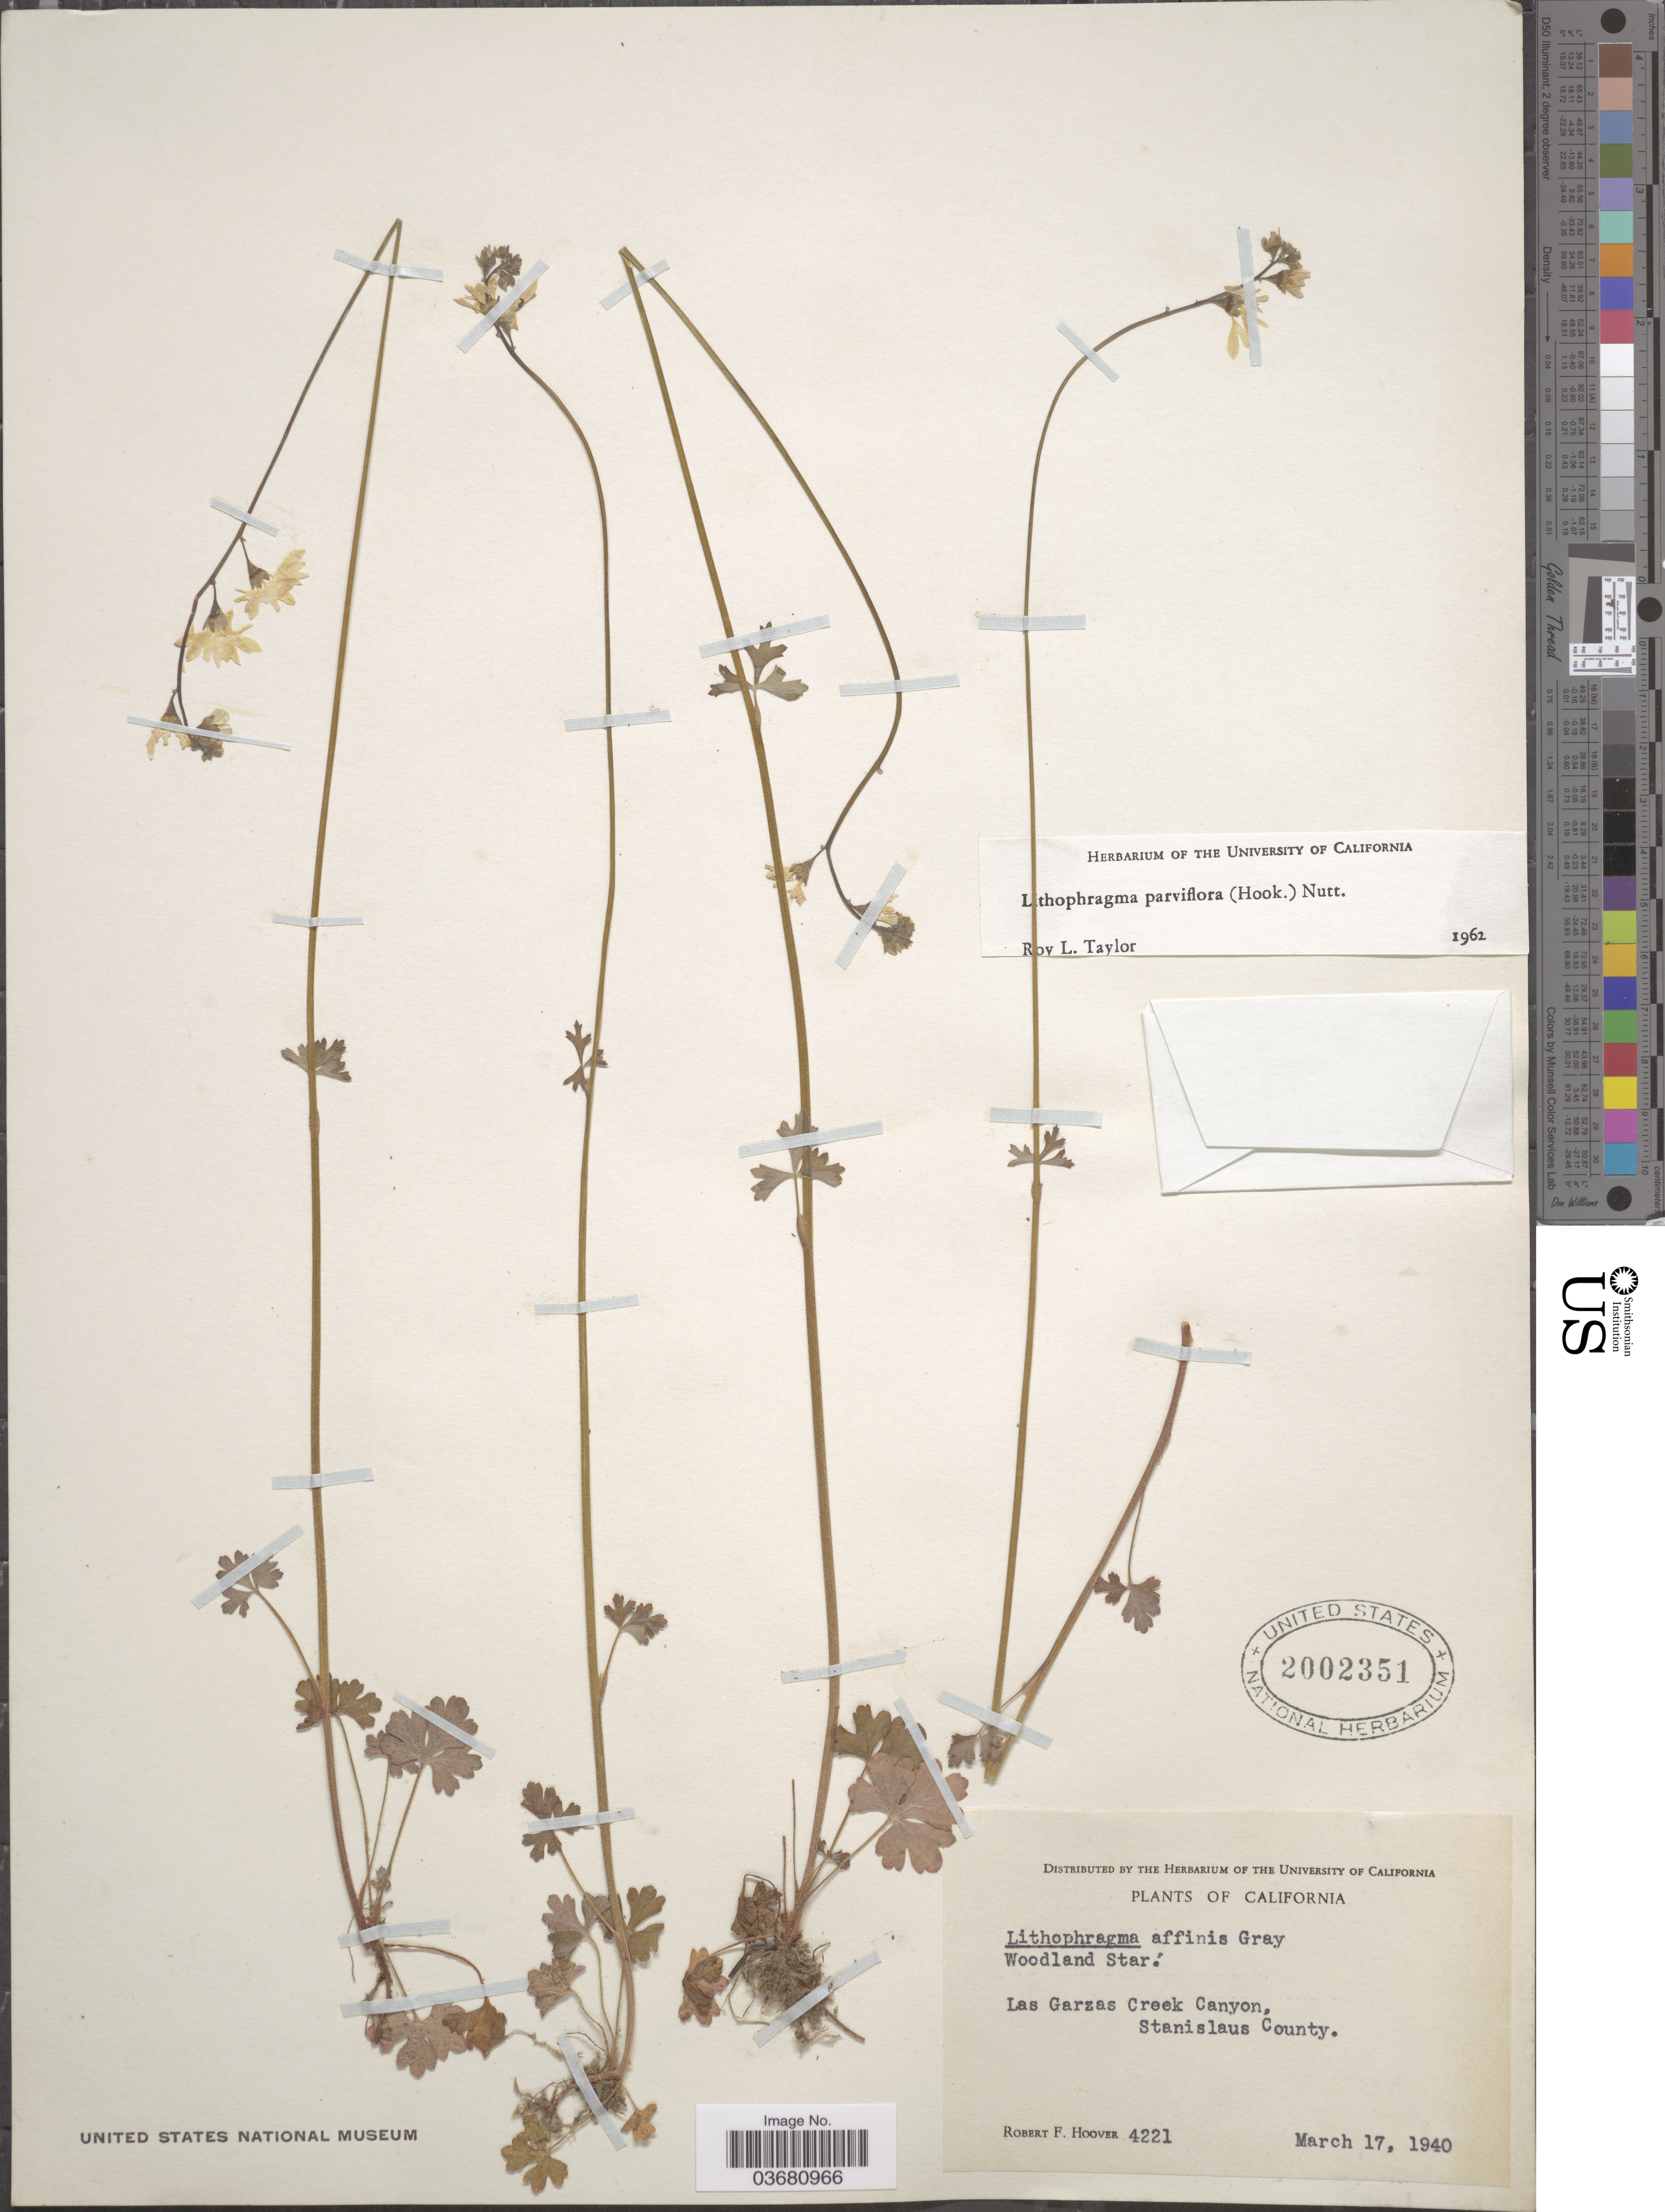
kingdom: Plantae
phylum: Tracheophyta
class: Magnoliopsida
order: Saxifragales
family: Saxifragaceae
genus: Lithophragma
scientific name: Lithophragma parviflorum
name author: (Hook.) Nutt.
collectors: R. F. Hoover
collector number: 4221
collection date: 1940-03-17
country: United States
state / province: California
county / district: Stanislaus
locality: Las Garzas Creek Canyon, Stanislaus County.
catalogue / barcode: US 2002351